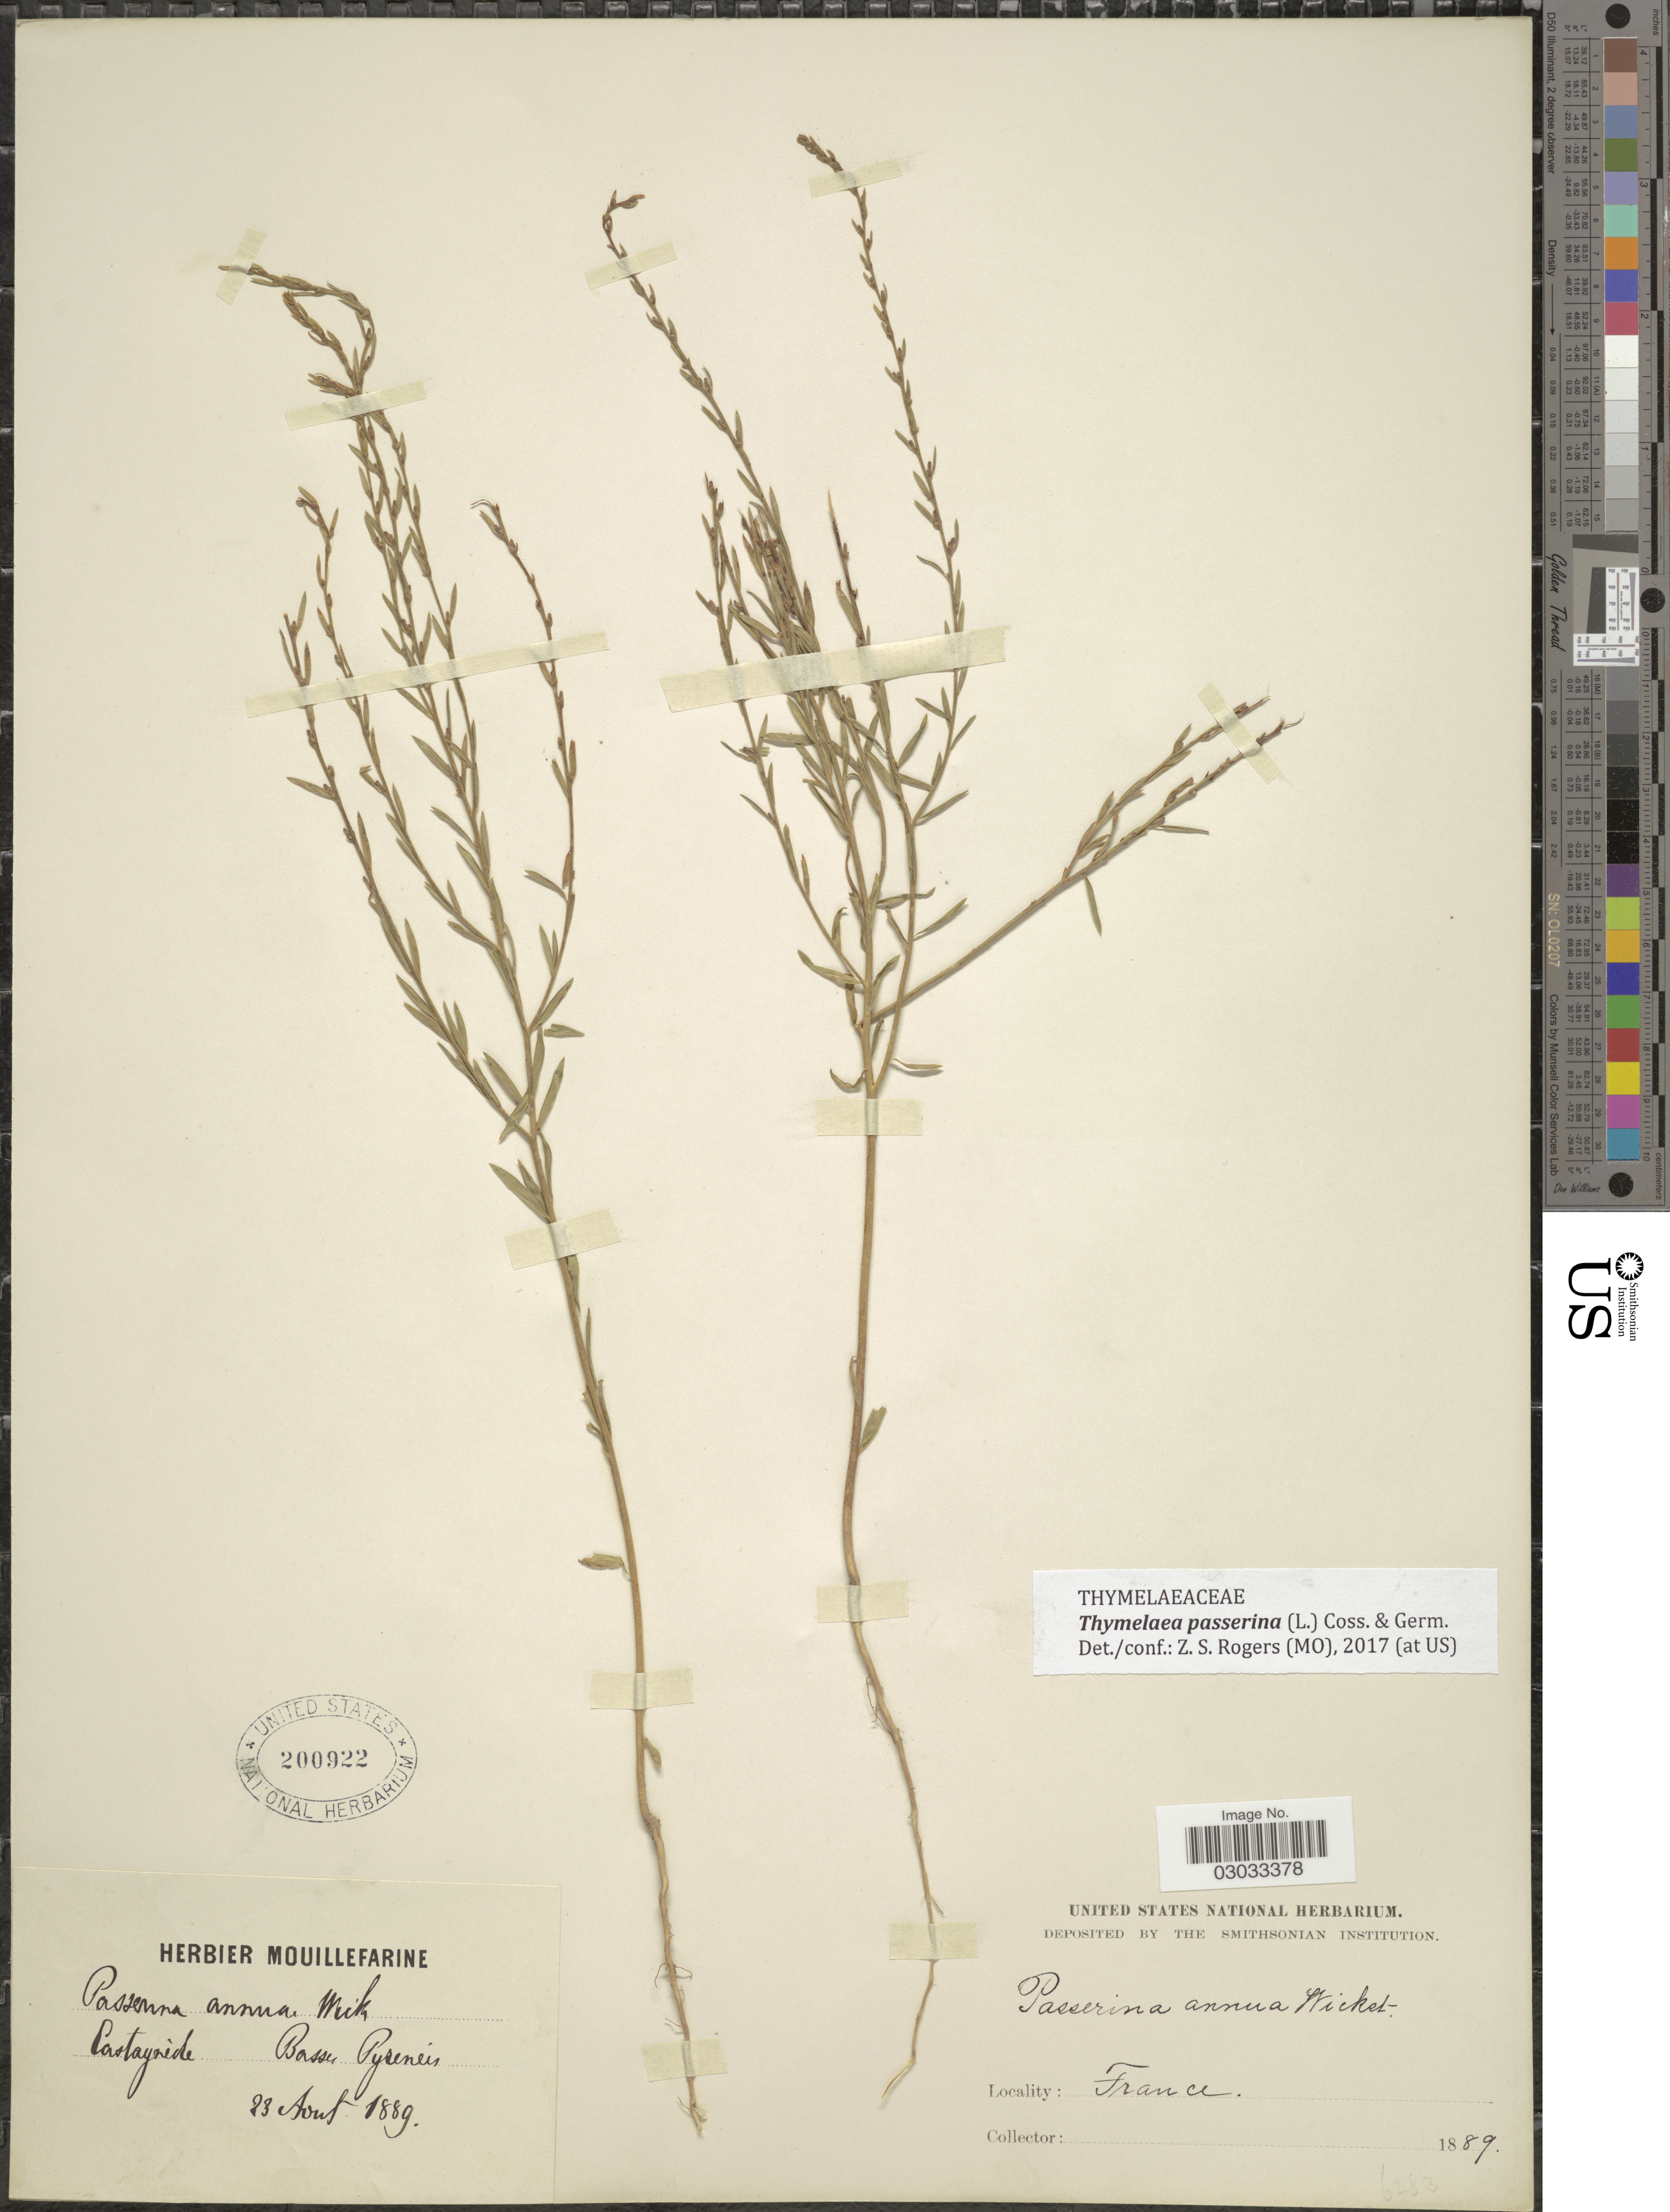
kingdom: Plantae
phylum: Tracheophyta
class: Magnoliopsida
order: Malvales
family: Thymelaeaceae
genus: Thymelaea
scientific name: Thymelaea passerina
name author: (L.) Coss. & Germ.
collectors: ex herb. Mouillefarine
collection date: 1889-08-23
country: France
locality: Castagnède. Basses Pyrenees.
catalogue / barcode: US 200922